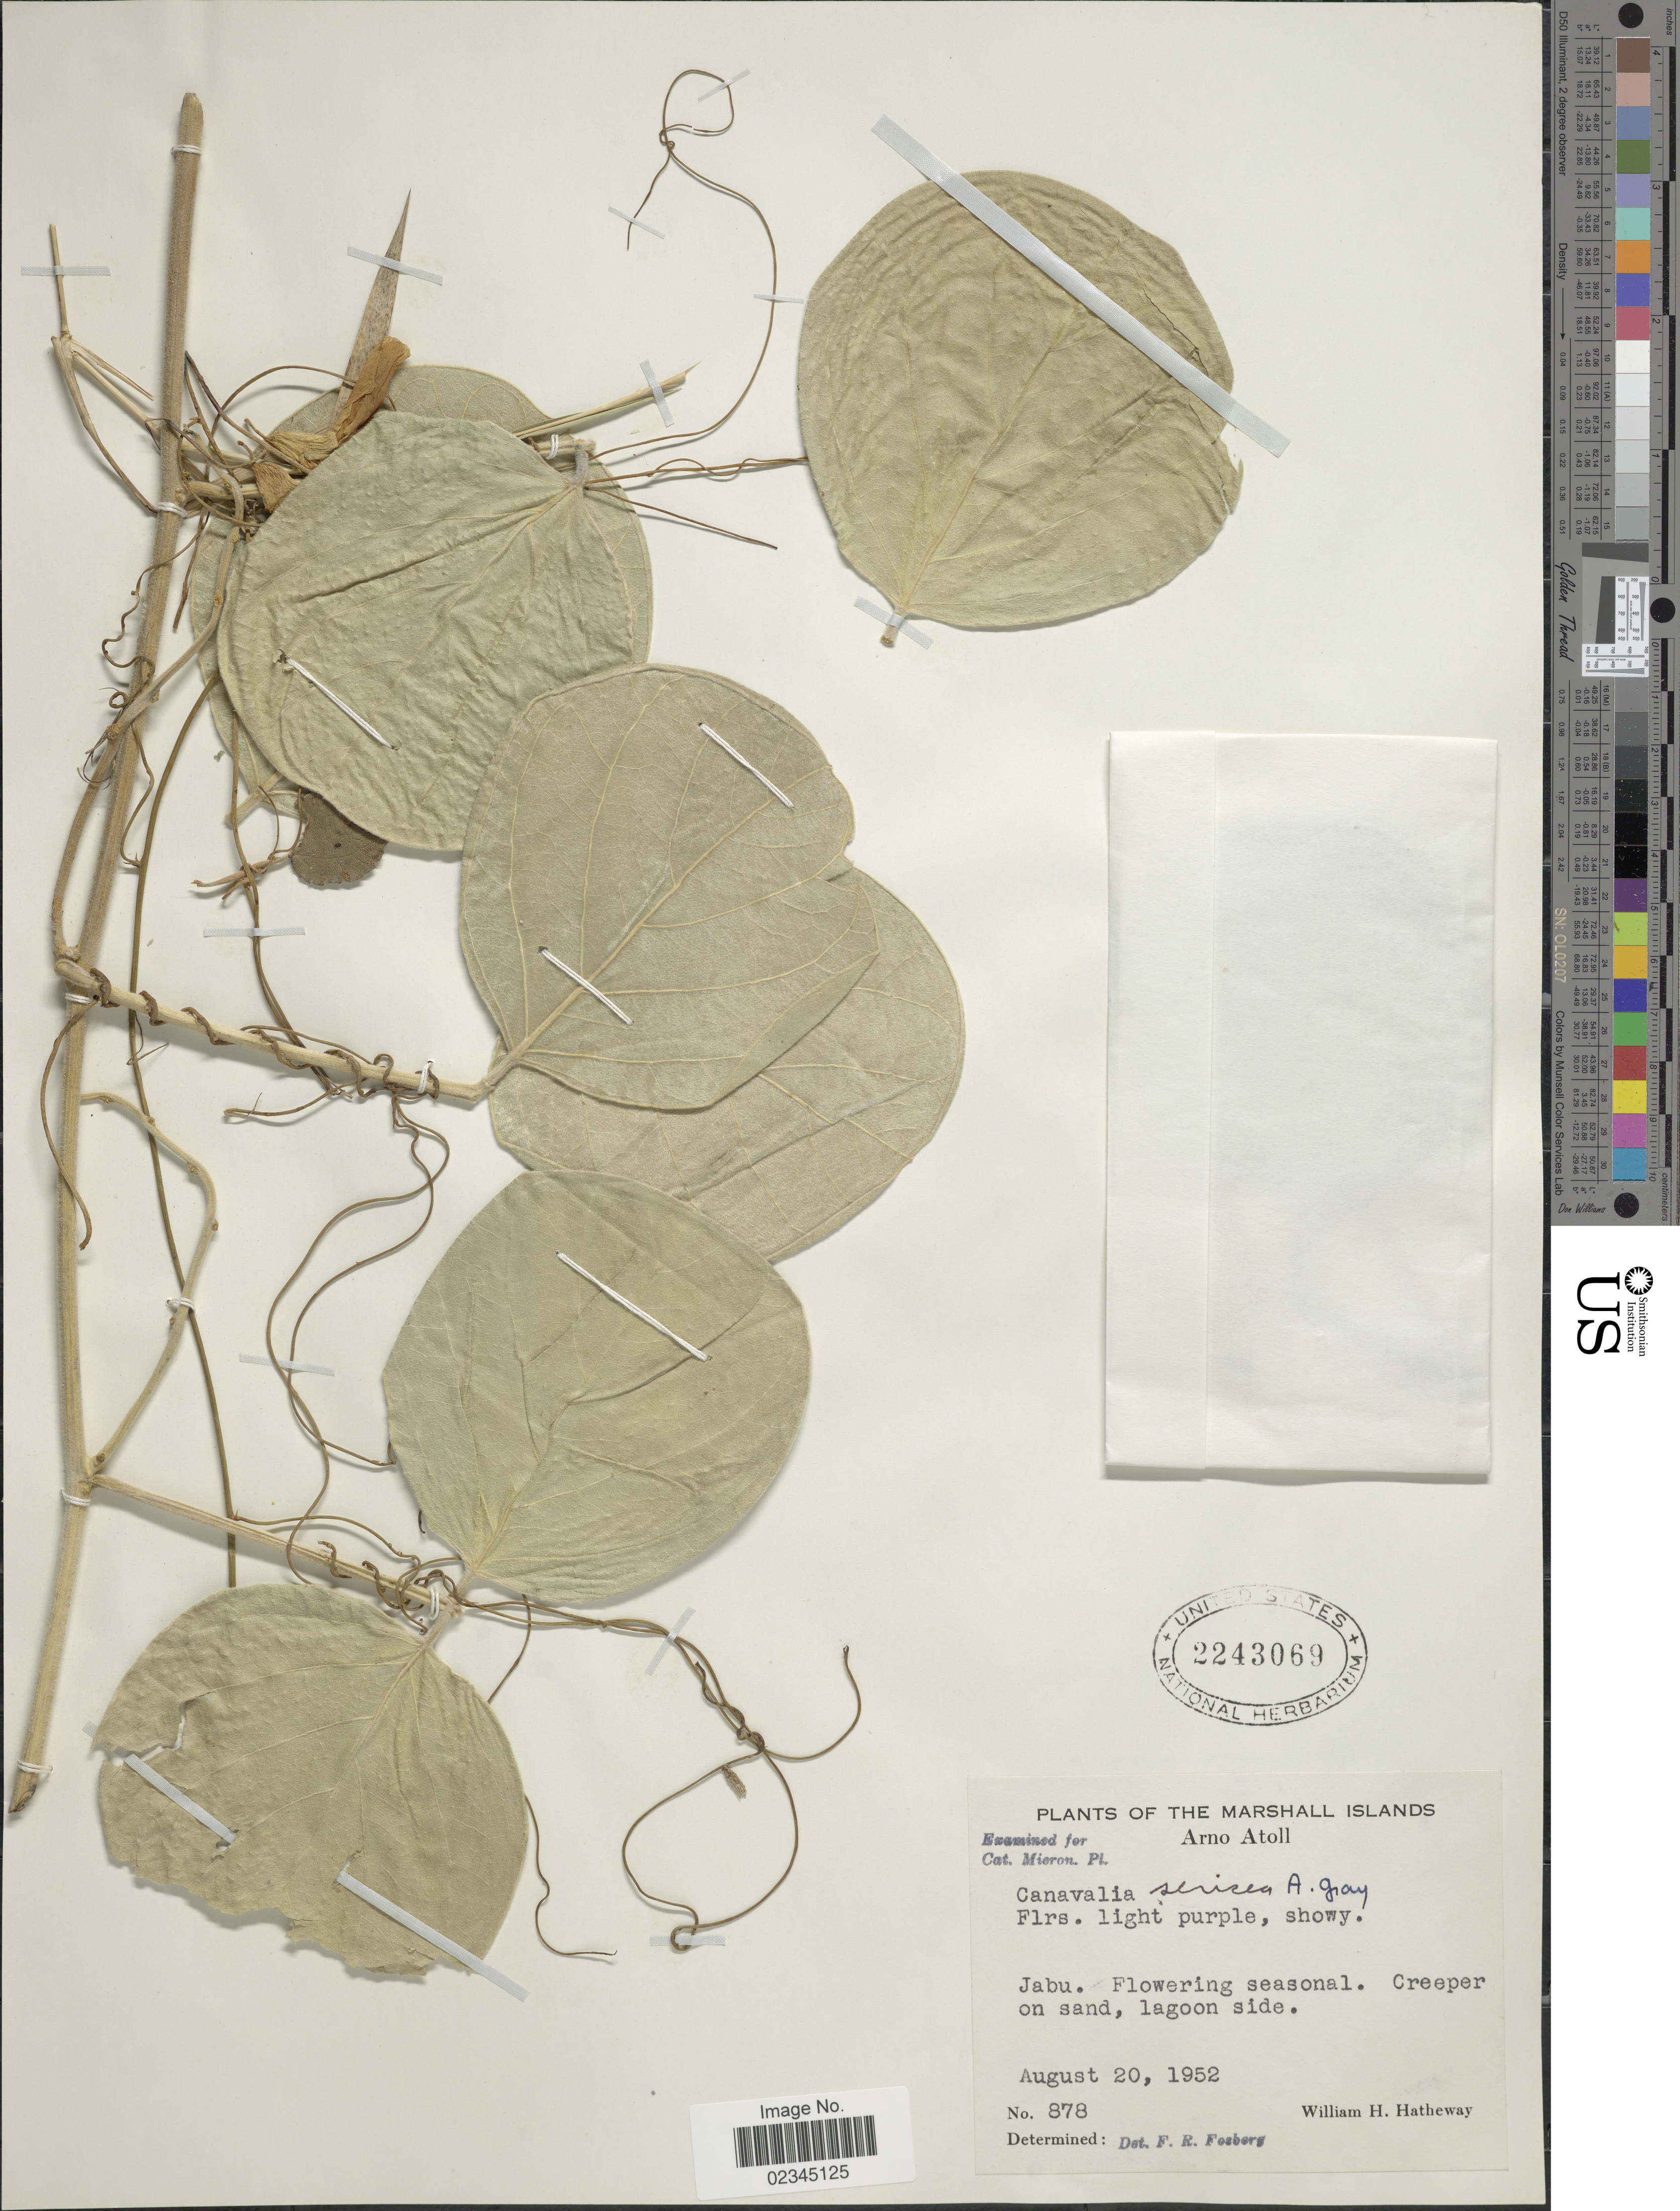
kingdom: Plantae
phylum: Tracheophyta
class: Magnoliopsida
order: Fabales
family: Fabaceae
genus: Canavalia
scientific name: Canavalia sericea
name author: A. Gray in Wilkes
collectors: W. H. Hatheway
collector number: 878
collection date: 1952-08-20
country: Marshall Islands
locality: The Marshall Islands. Arno Atoll. Jabu. Creeper on sand, lagoon side.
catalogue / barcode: US 2243069